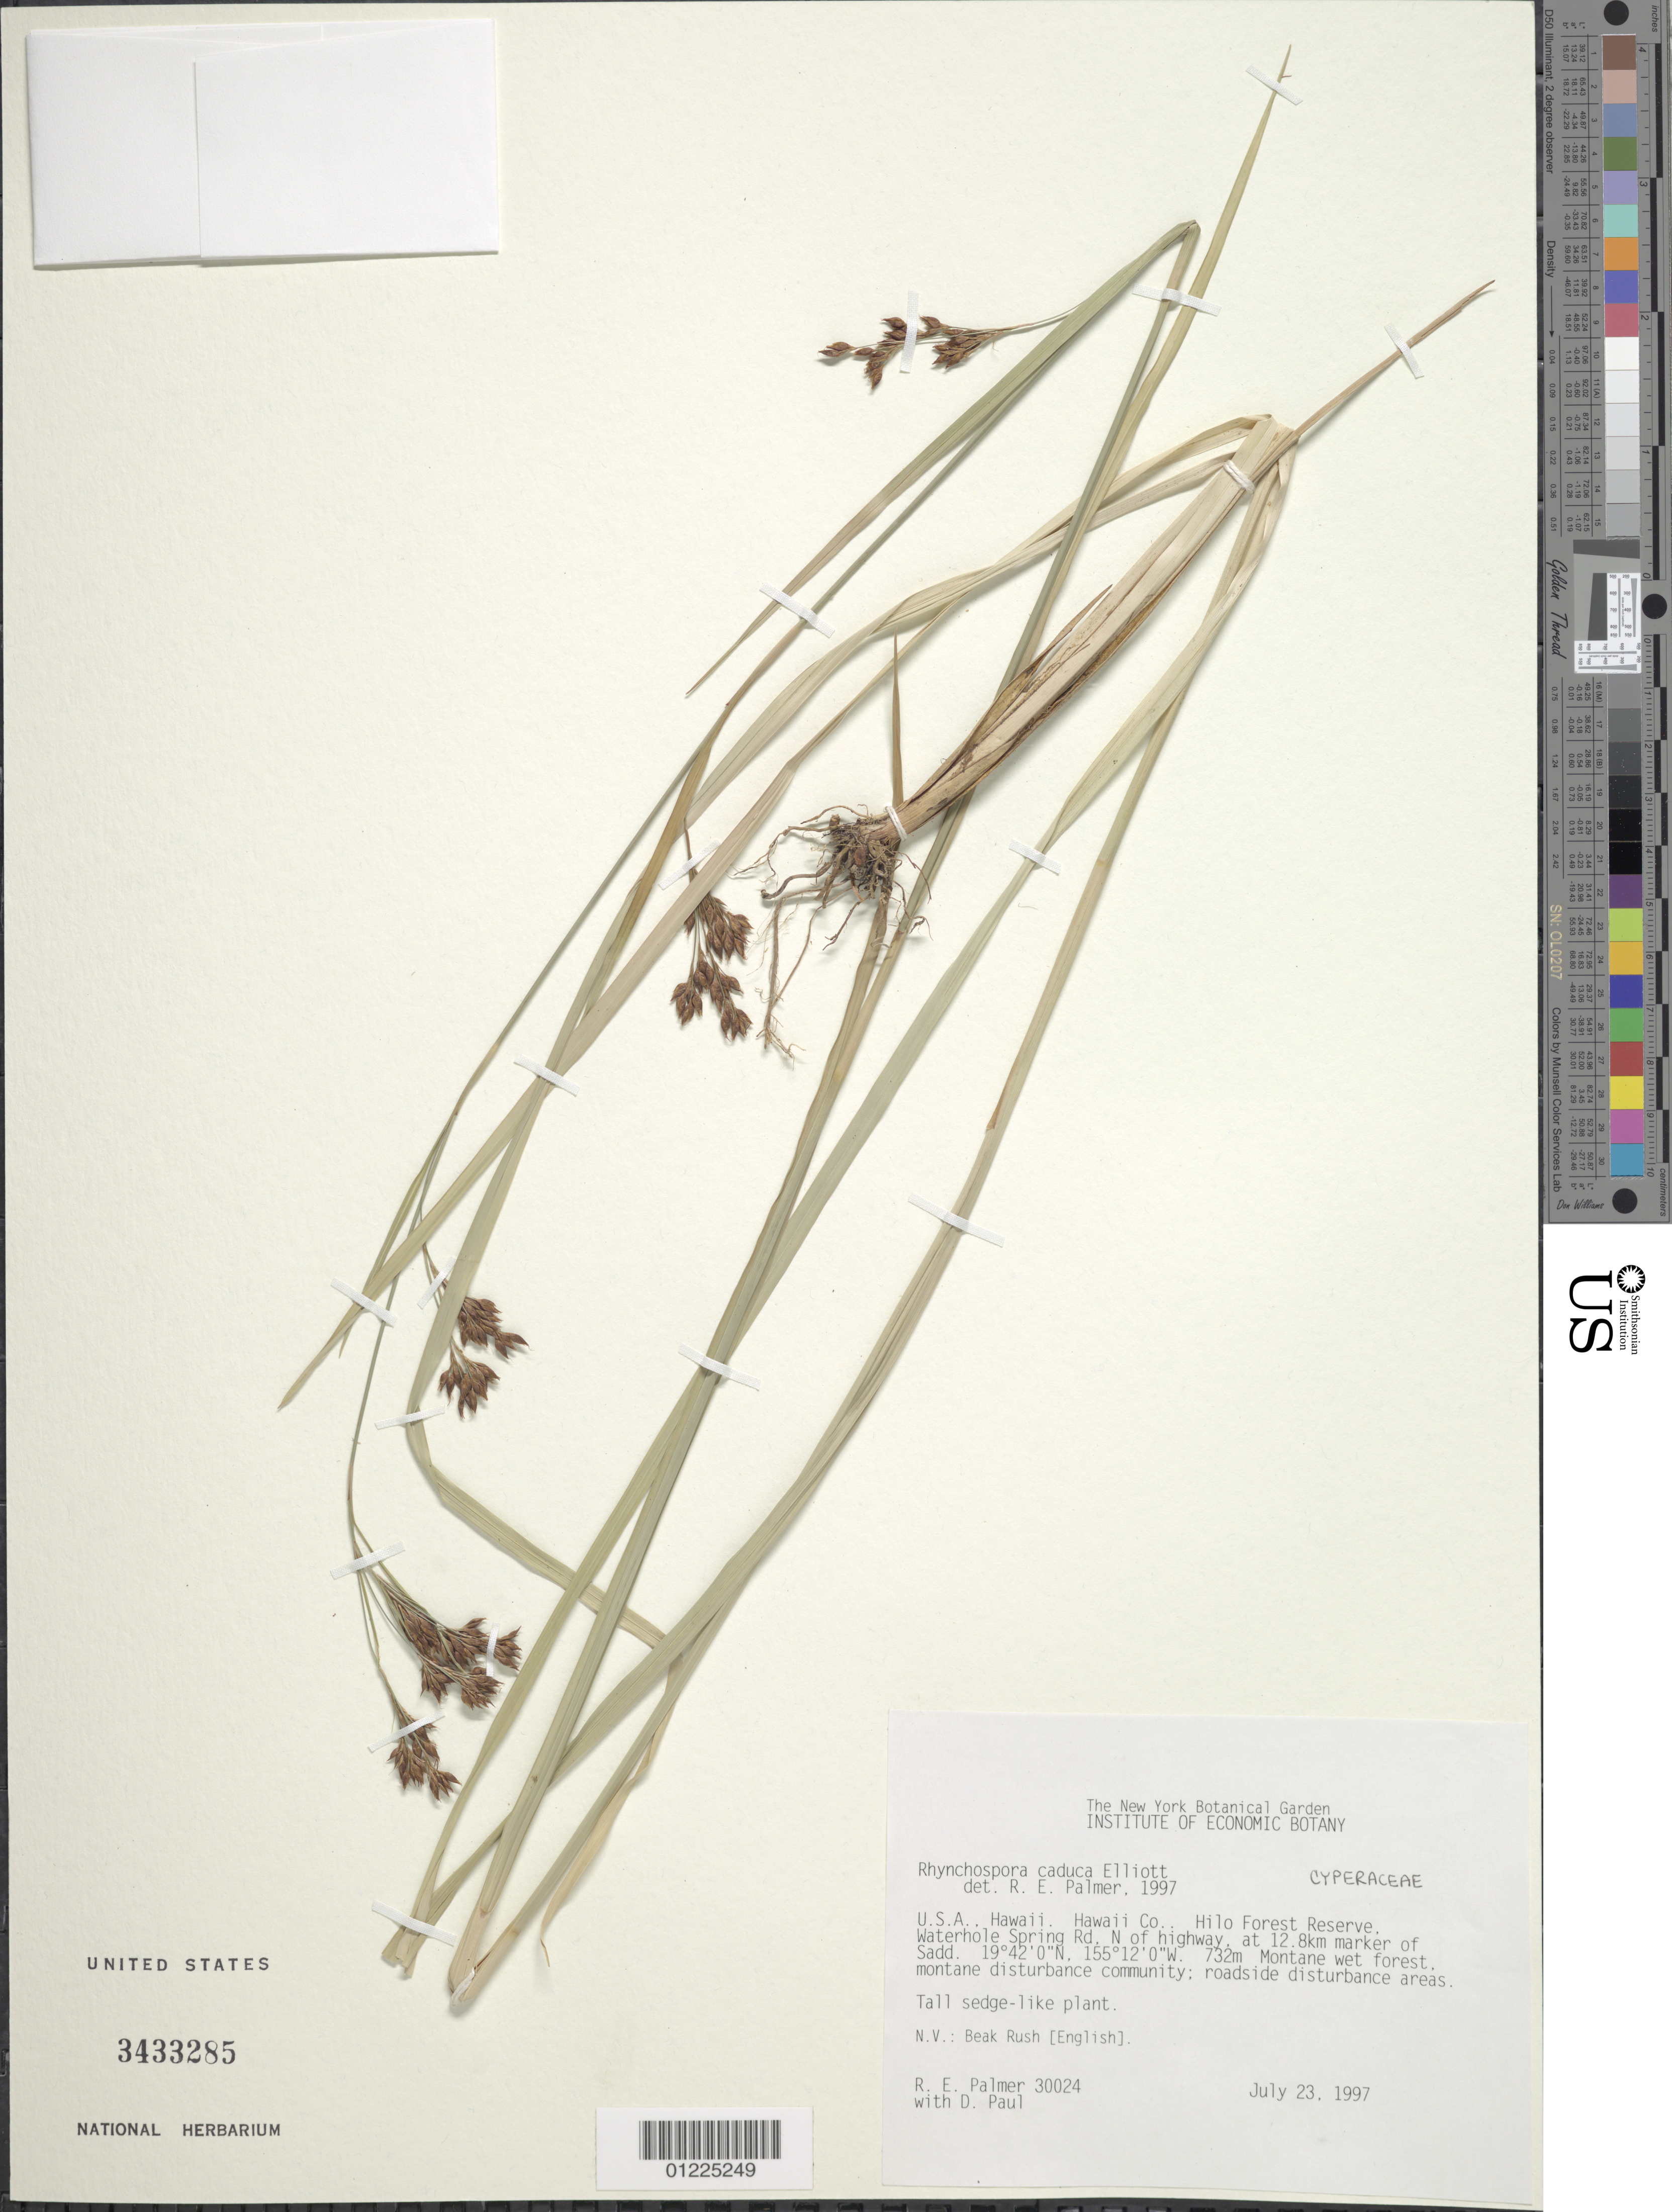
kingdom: Plantae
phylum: Tracheophyta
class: Liliopsida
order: Poales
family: Cyperaceae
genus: Rhynchospora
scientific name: Rhynchospora caduca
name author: Elliott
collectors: R. Palmer & D. Paul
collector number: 30024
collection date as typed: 23 Jul 1997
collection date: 1997-07-23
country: United States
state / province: Hawaii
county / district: Hawaii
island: Hawaii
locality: Hilo Forest Reserve, Waterhole Spring Rd., N of Hwy, at 12.8 km marker of Sadd.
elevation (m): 732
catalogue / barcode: US 3433285